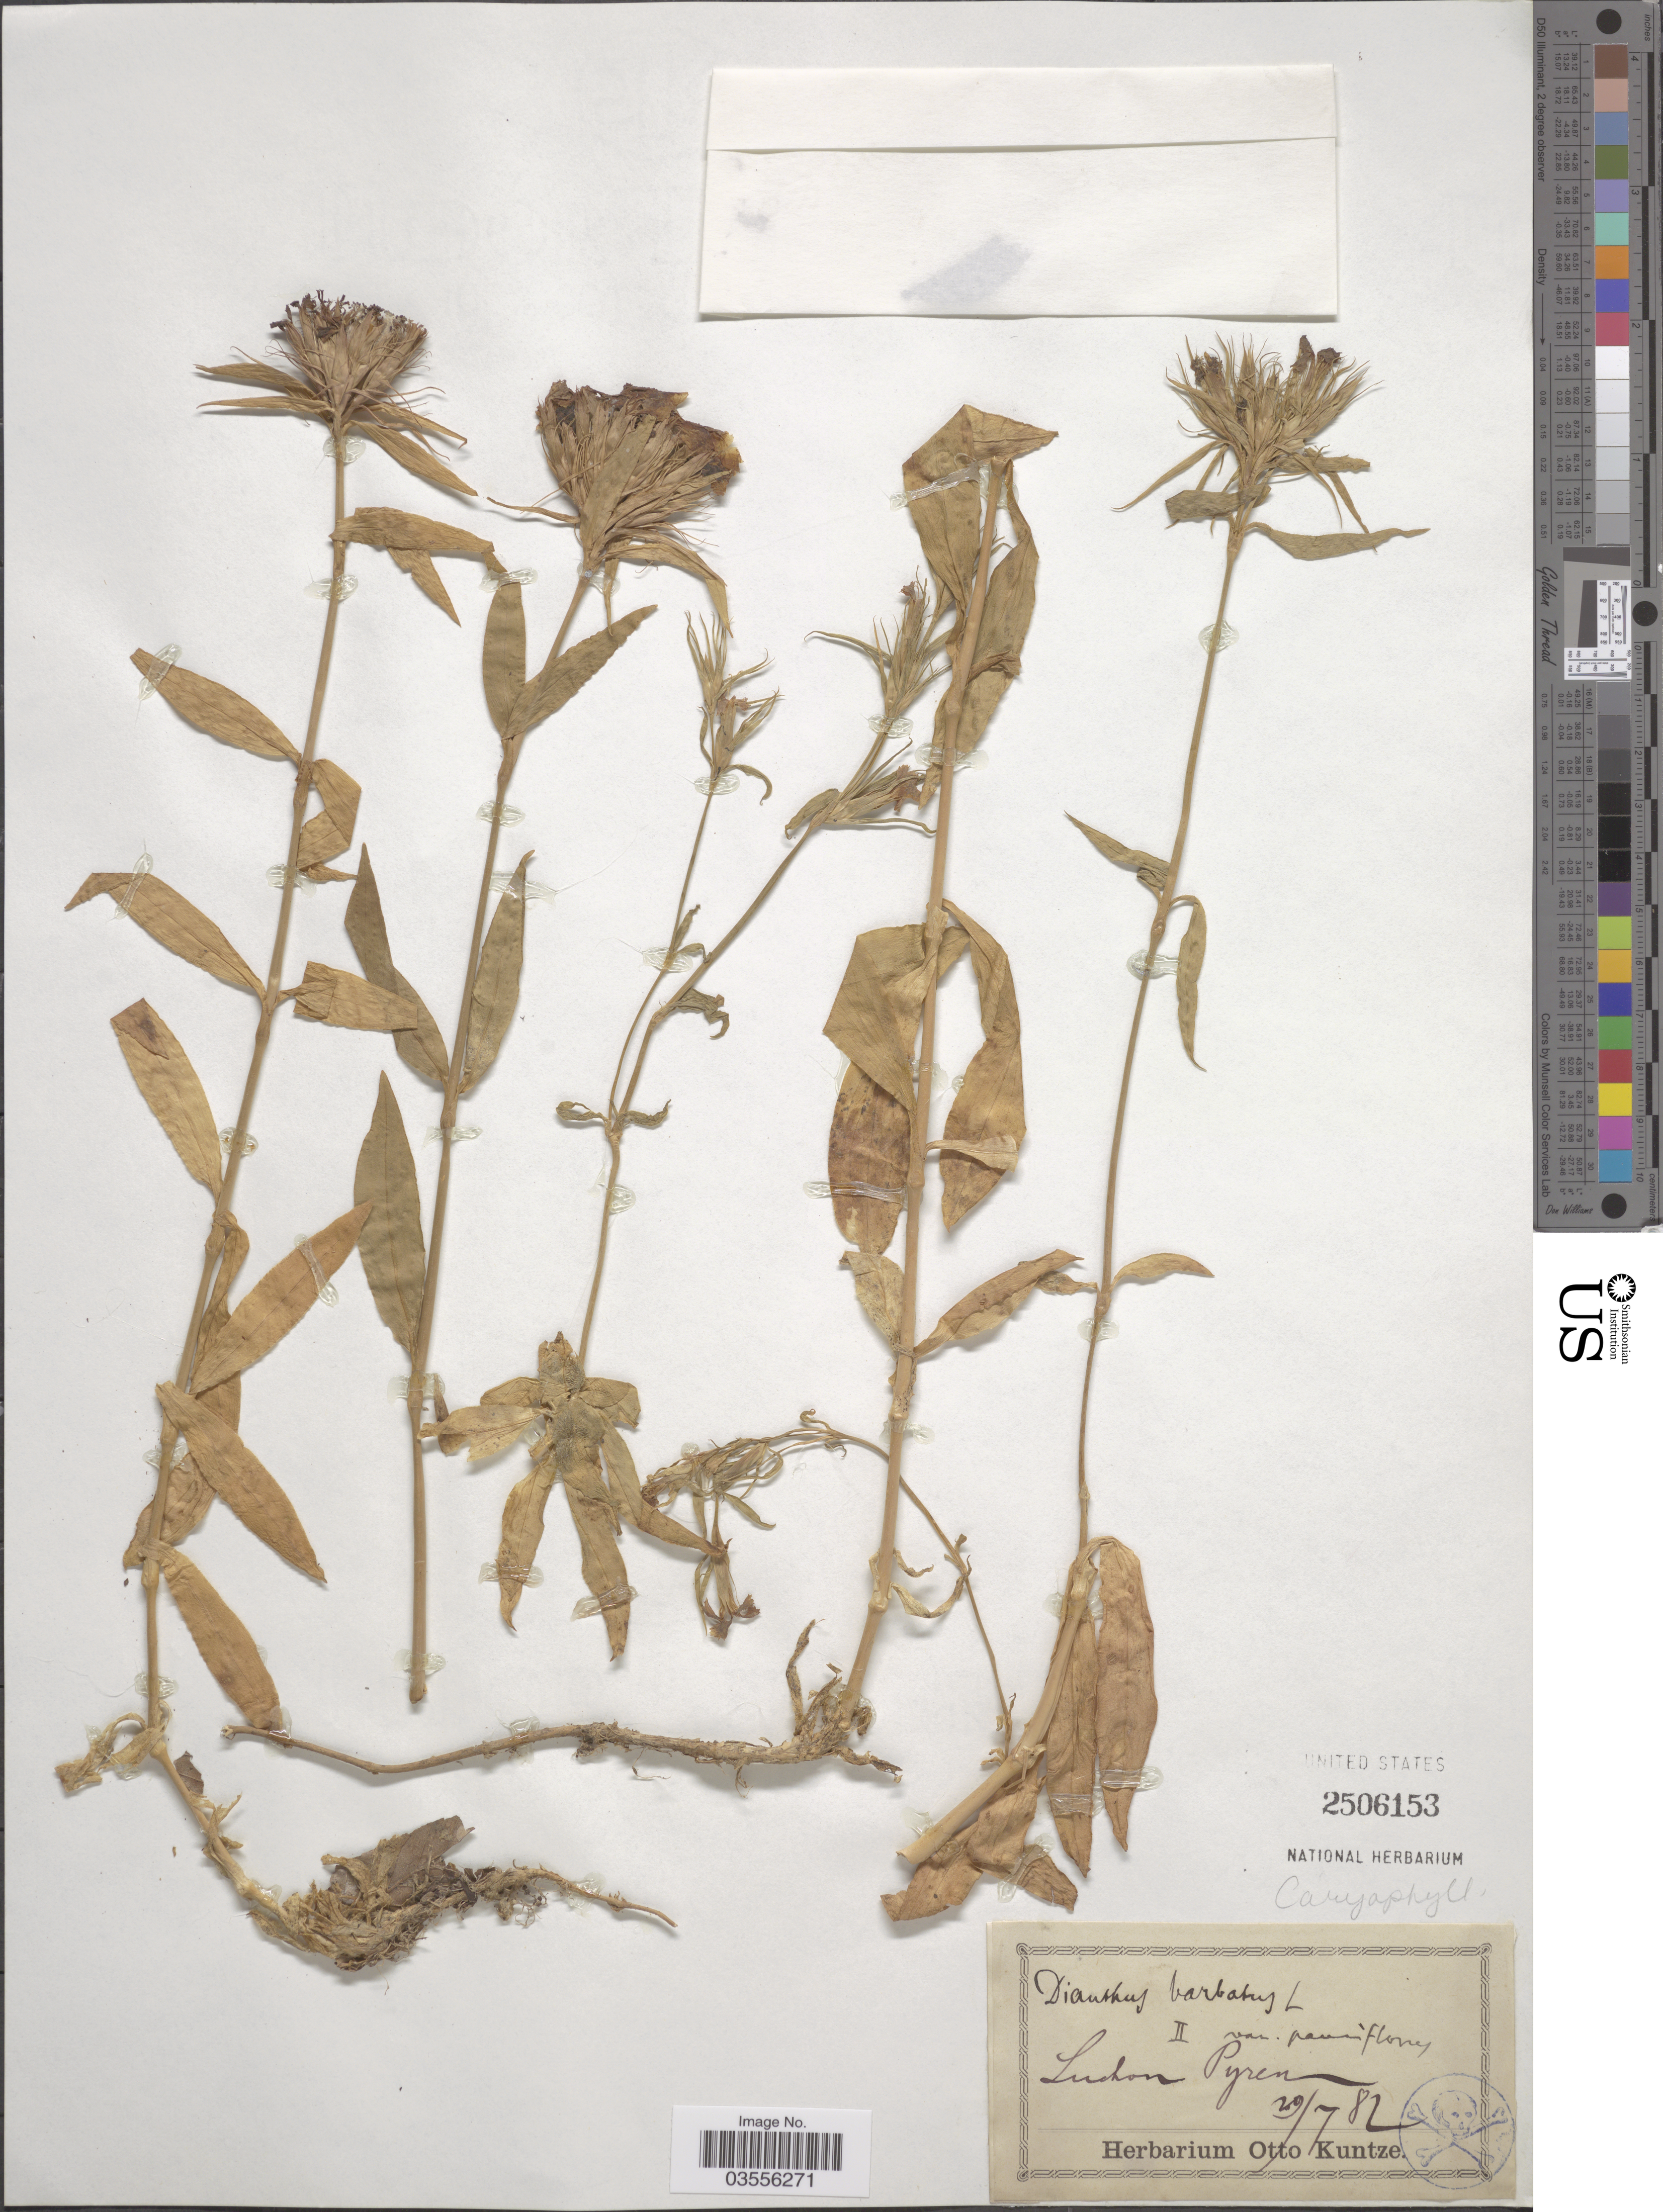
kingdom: Plantae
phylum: Tracheophyta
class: Magnoliopsida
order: Caryophyllales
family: Caryophyllaceae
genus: Dianthus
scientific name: Dianthus barbatus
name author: L.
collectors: ex herb. Otto Kuntze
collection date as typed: Transcribed d/m/y: 29/7/82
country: France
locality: Luchon Pyren.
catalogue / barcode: US 2506153